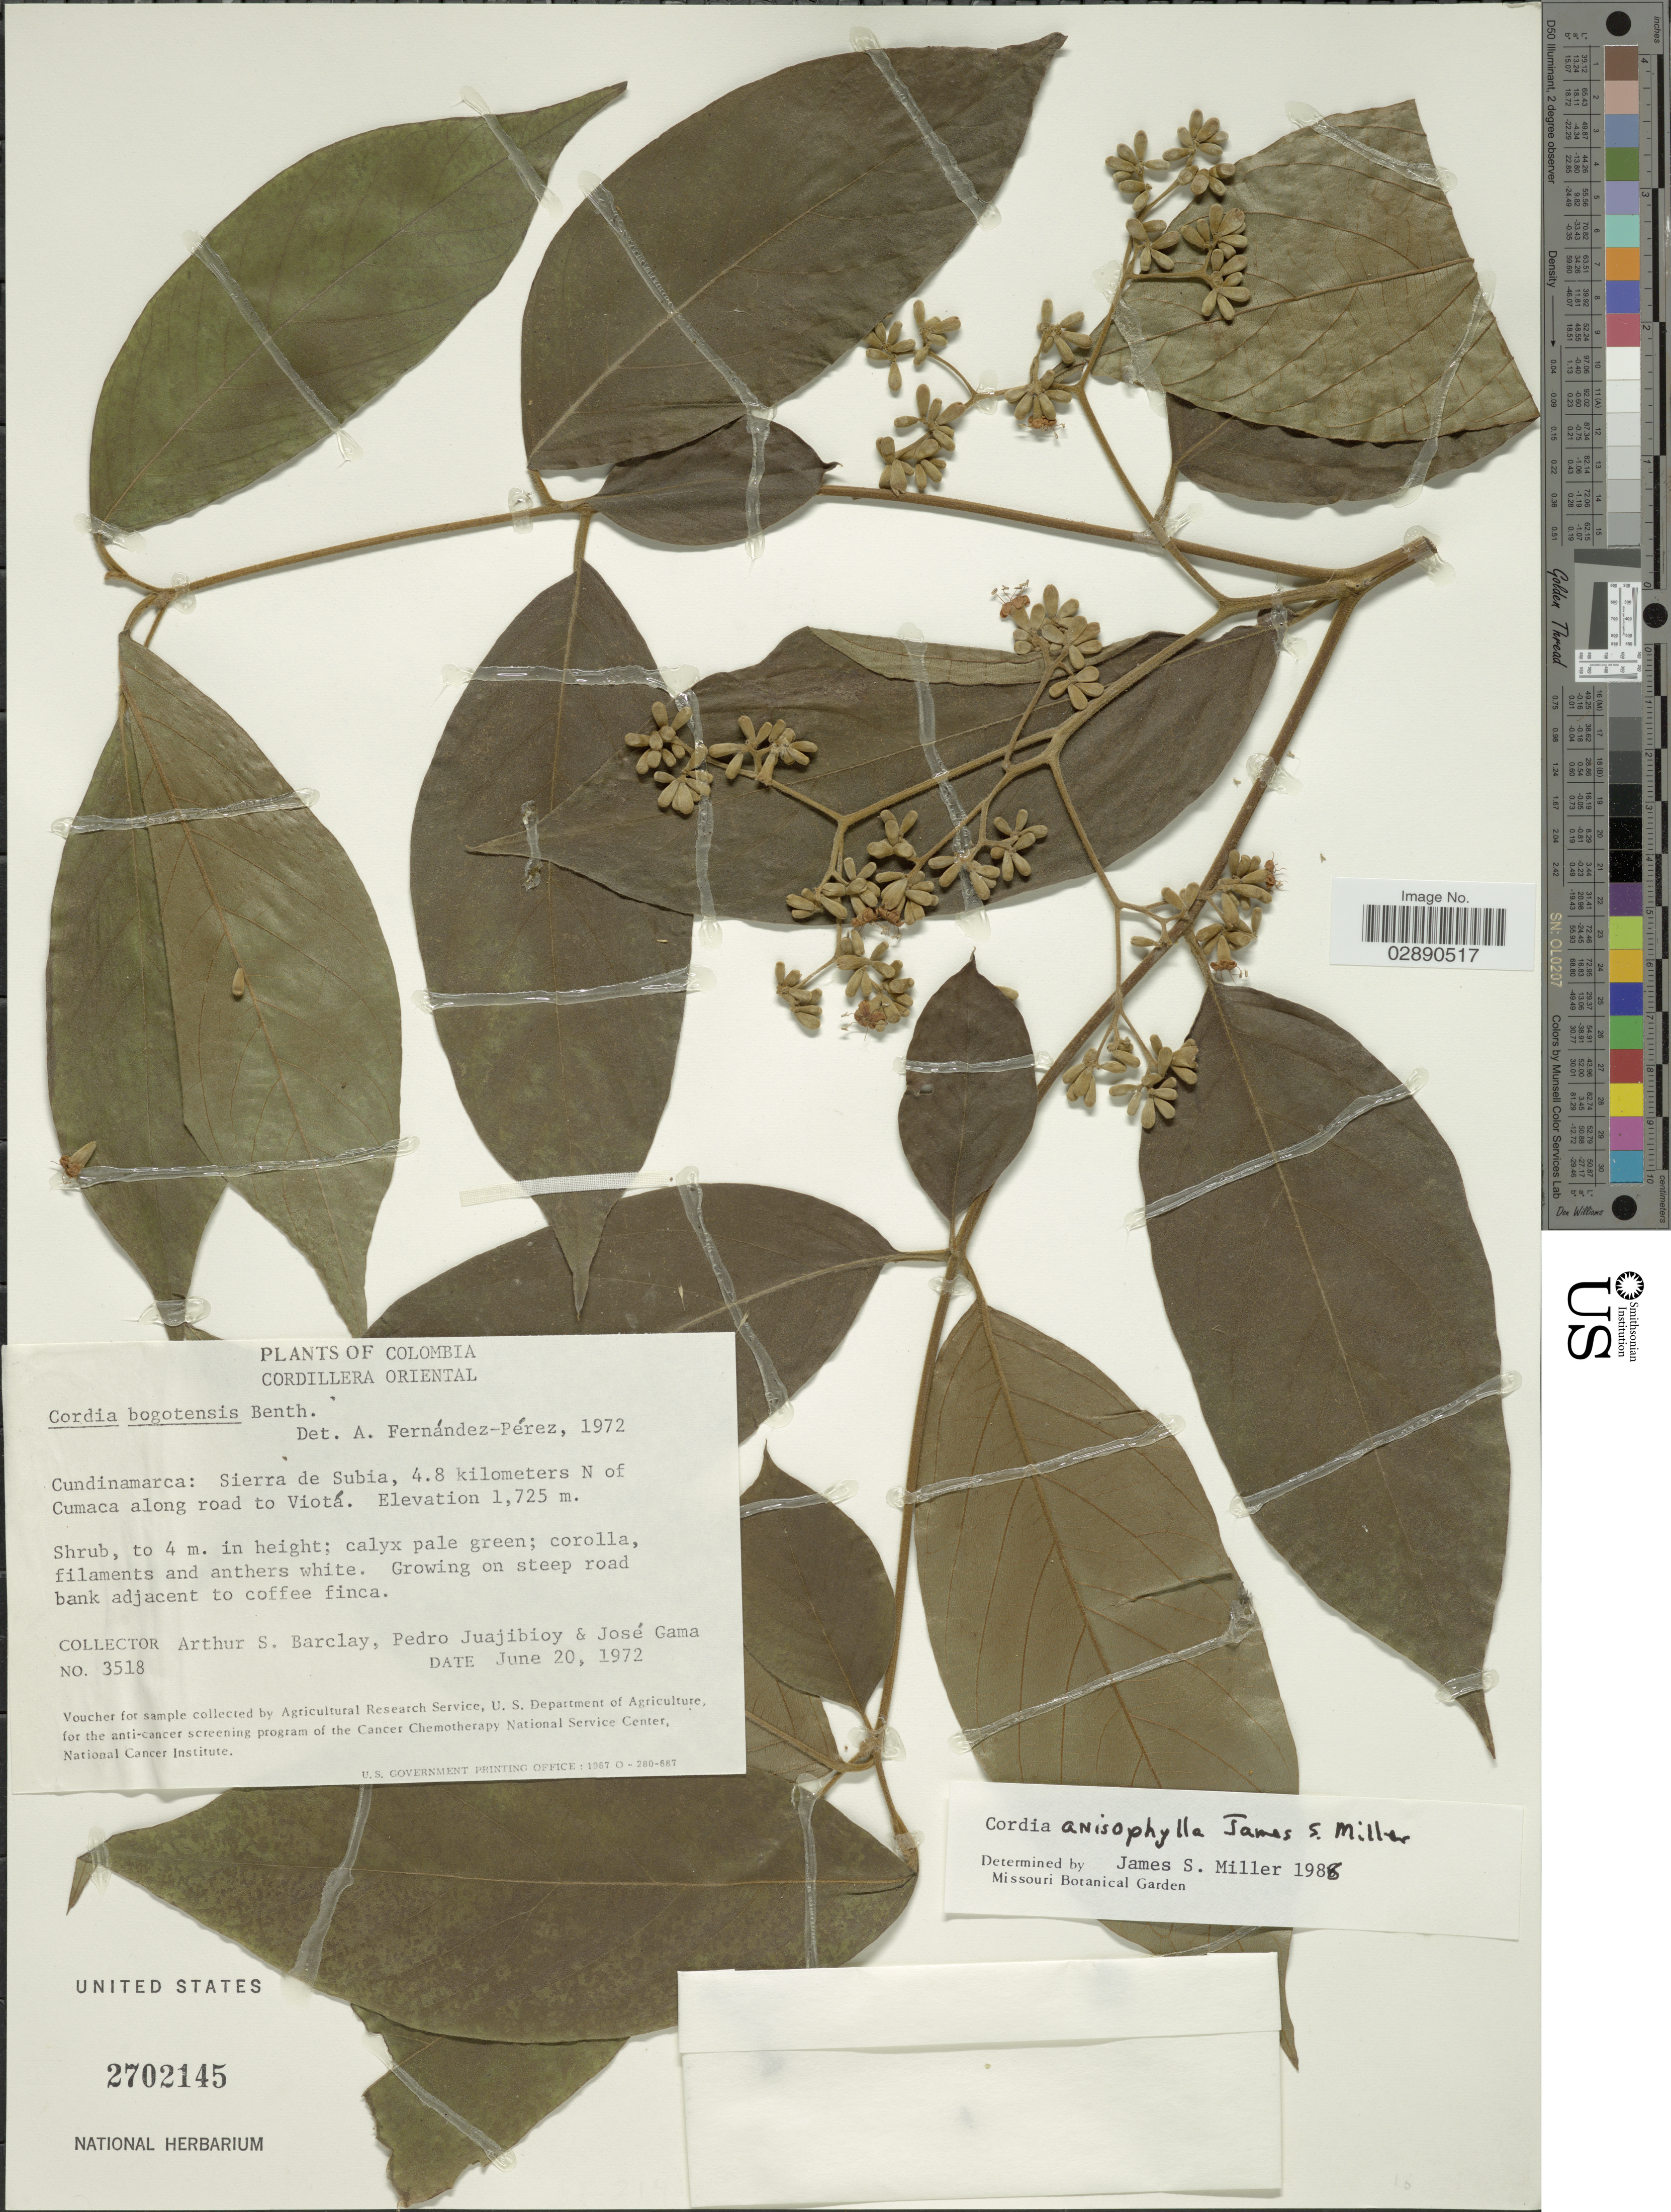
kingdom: Plantae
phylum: Tracheophyta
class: Magnoliopsida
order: Boraginales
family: Cordiaceae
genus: Cordia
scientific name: Cordia anisophylla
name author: J.S. Mill.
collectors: A. S. Barclay, P. Juajibioy & J. Gama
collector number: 3518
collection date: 1972-06-20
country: Colombia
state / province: Cundinamarca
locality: Sierra de Subia, 4.8 kilometers N of Cumaca along road to Viotá.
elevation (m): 1725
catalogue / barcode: US 2702145